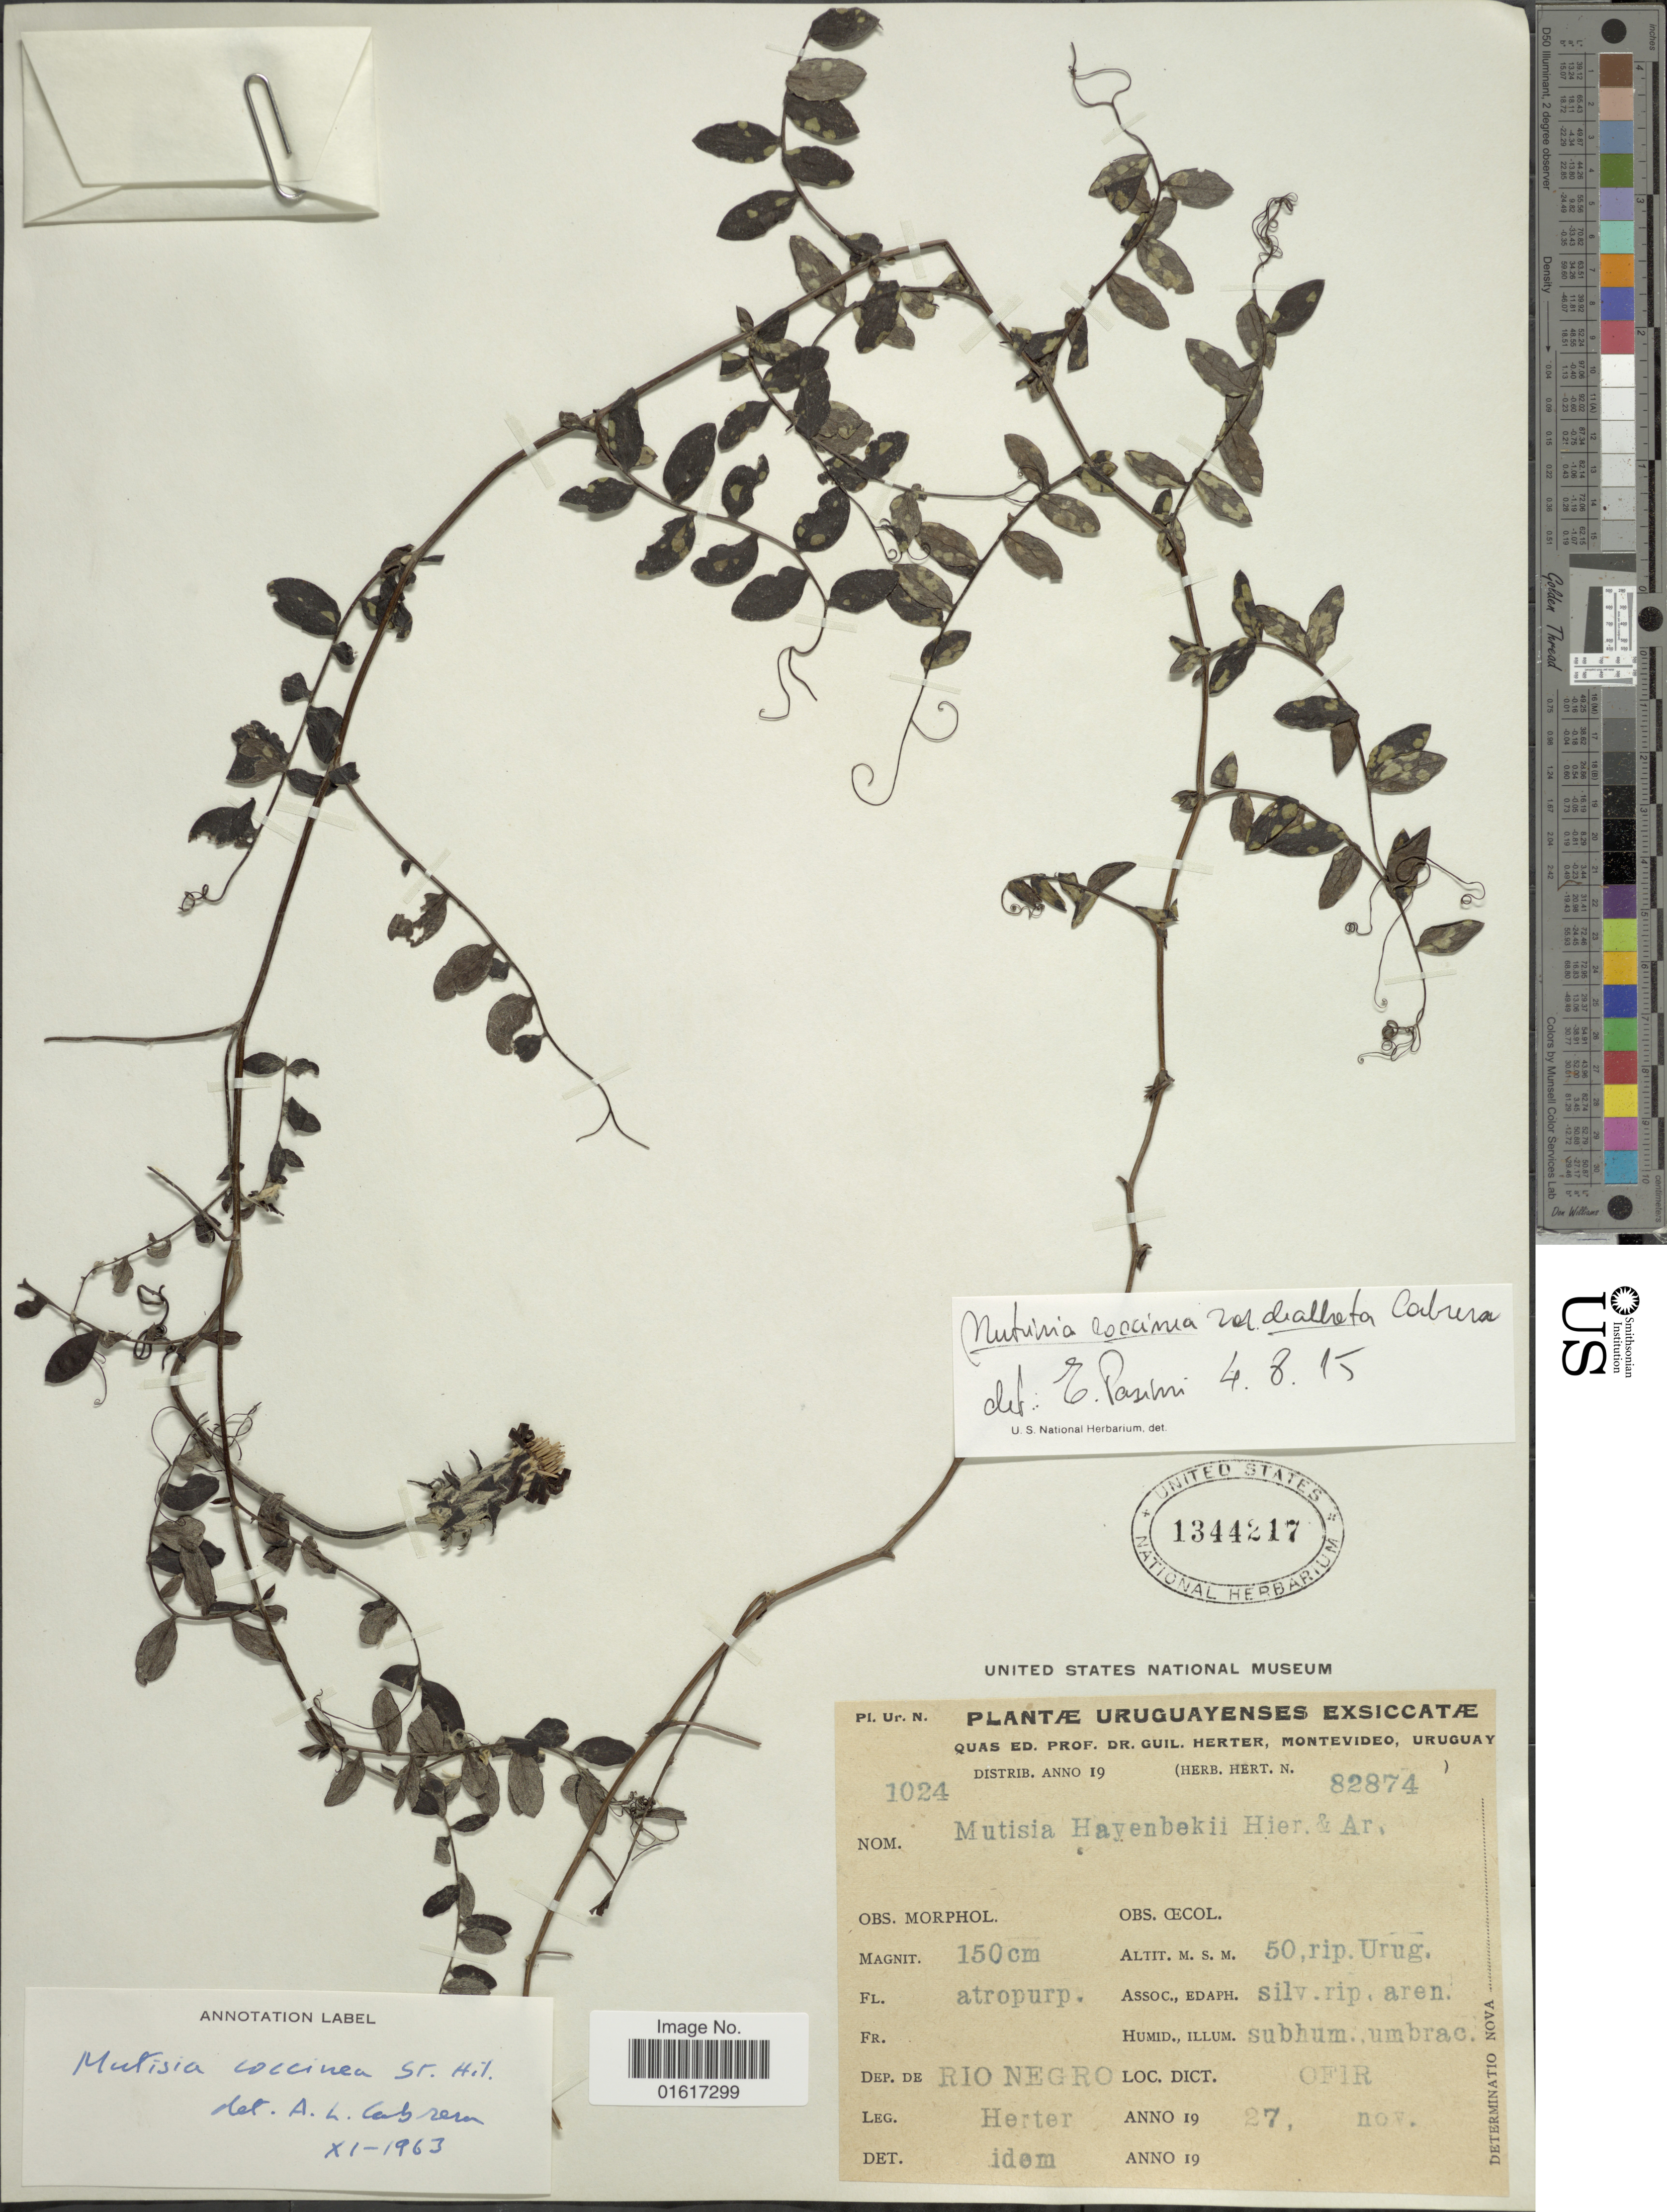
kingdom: Plantae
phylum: Tracheophyta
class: Magnoliopsida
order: Asterales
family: Asteraceae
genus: Mutisia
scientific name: Mutisia coccinea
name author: A. St.-Hil.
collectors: W. G. Herter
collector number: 1024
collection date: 1927-11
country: Uruguay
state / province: Rio Negro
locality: Dict. Ofir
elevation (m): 50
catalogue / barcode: US 1344217